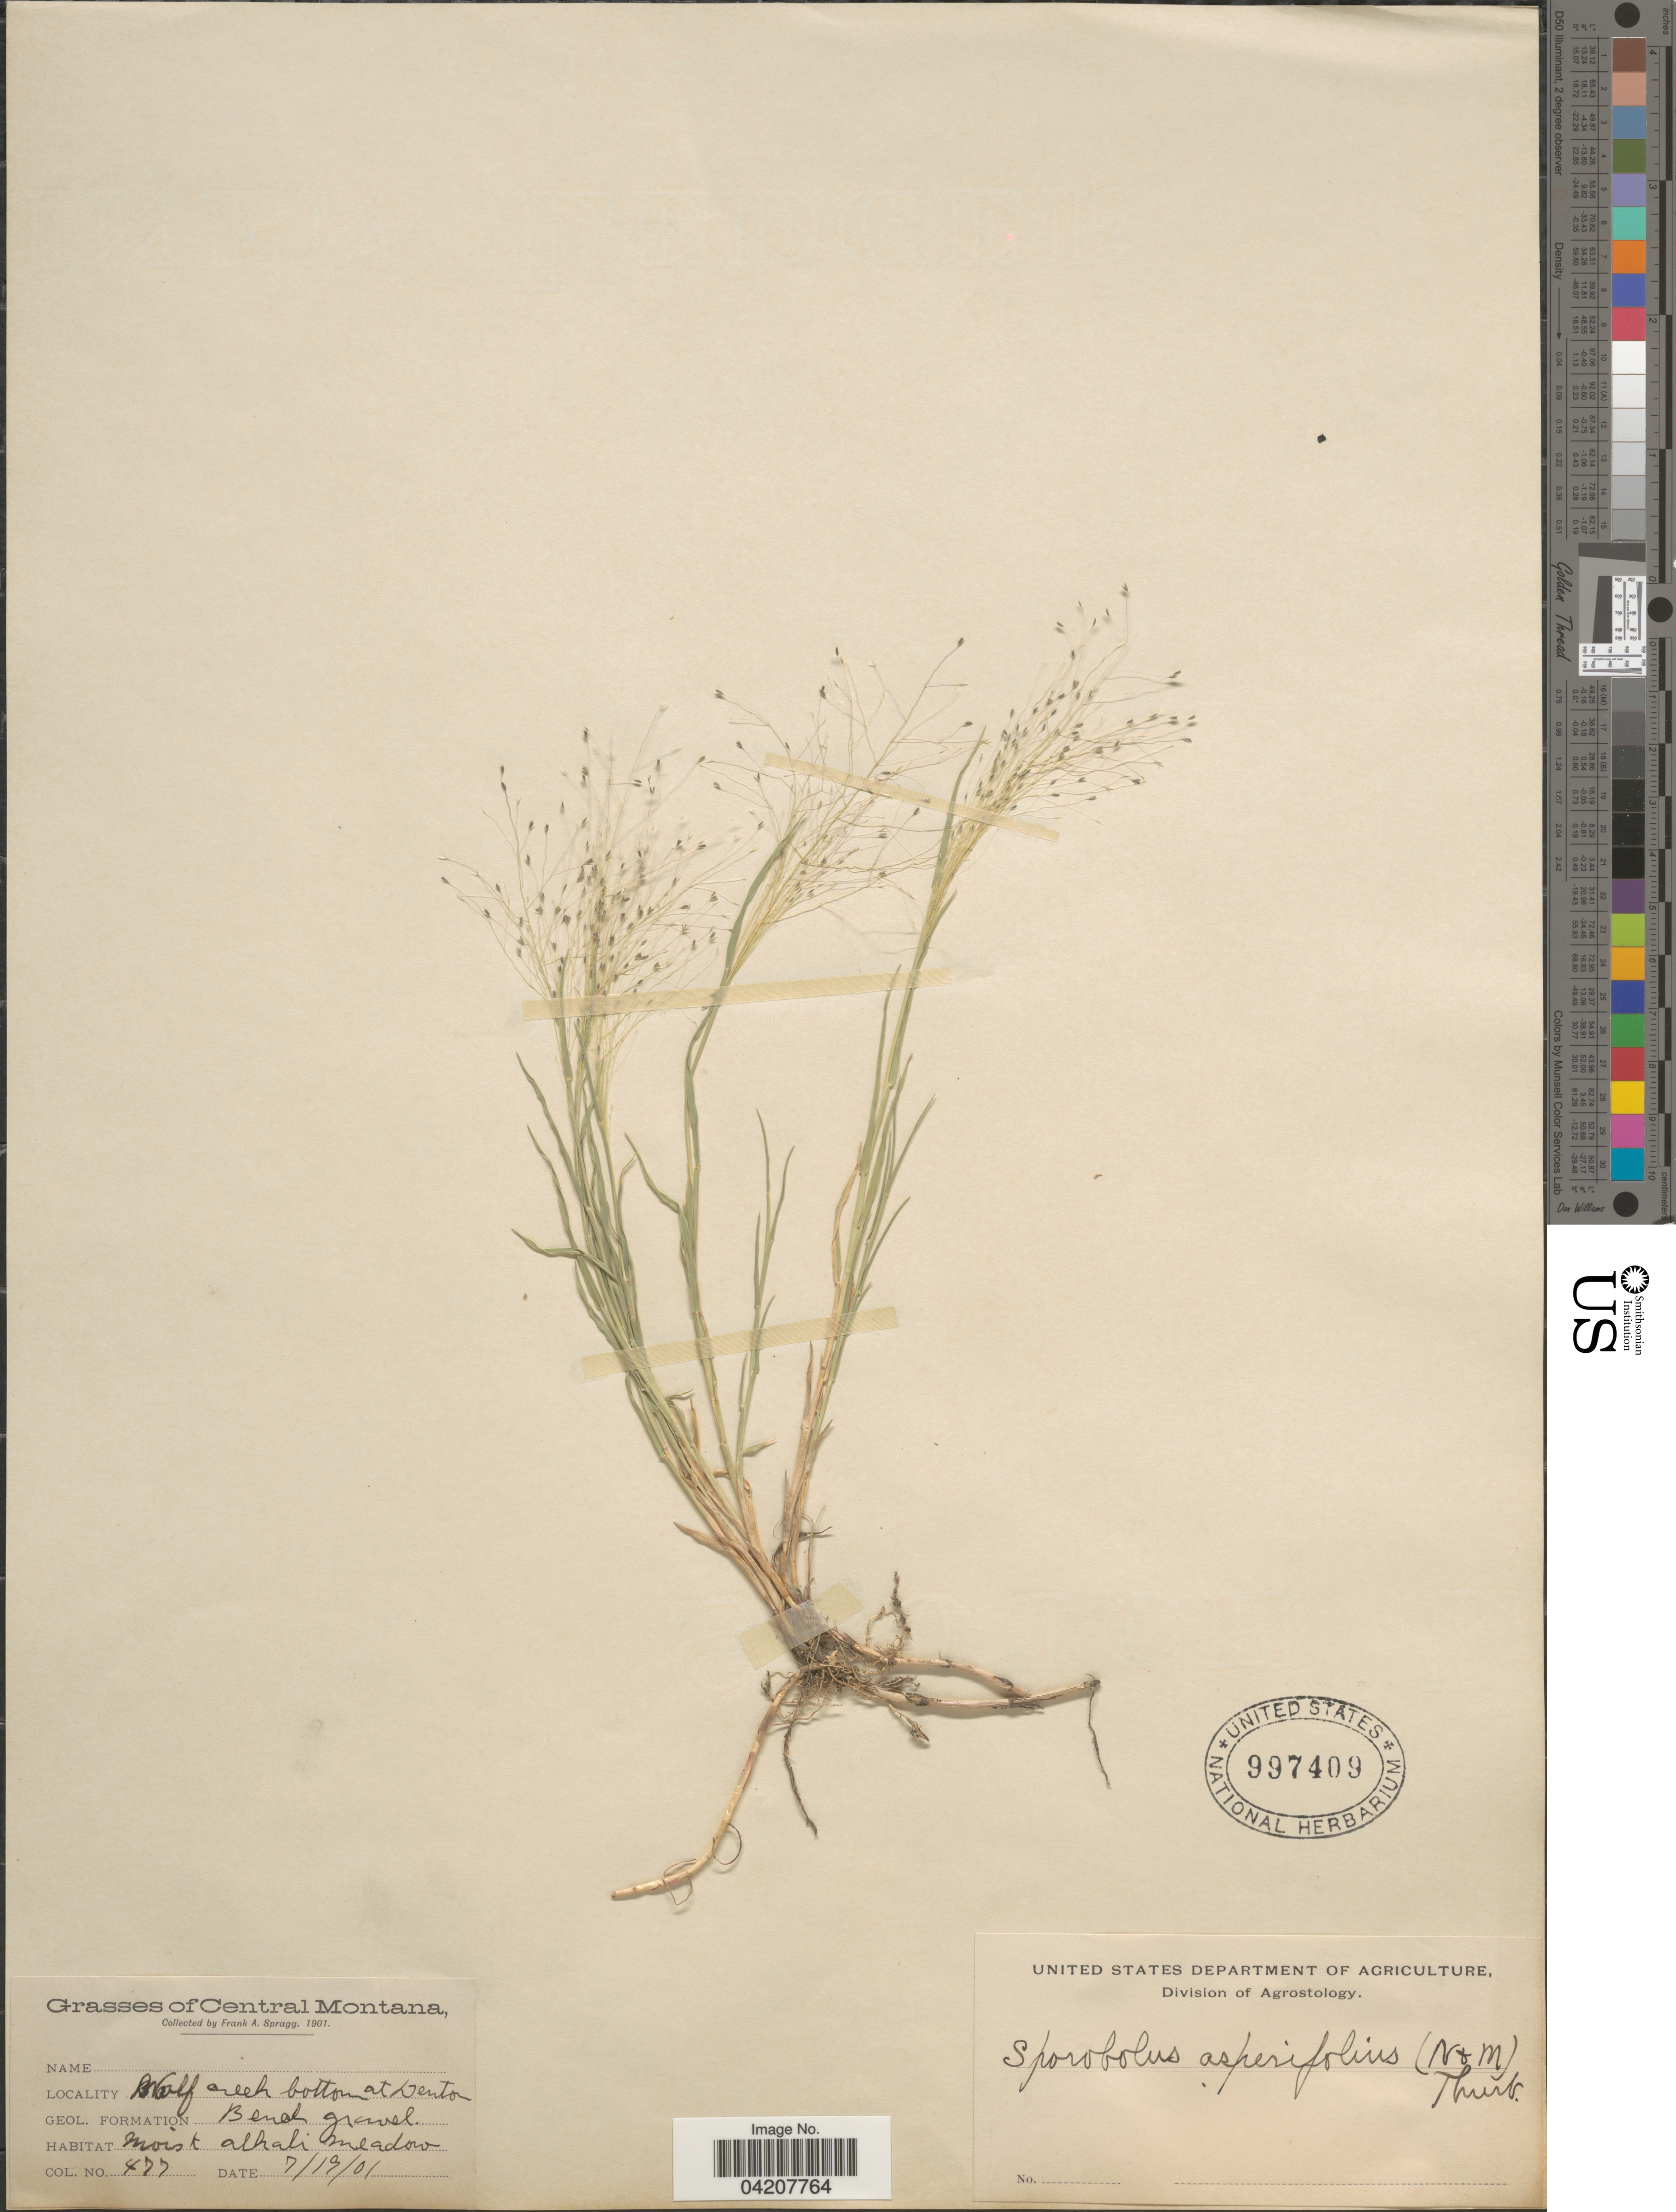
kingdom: Plantae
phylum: Tracheophyta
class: Liliopsida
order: Poales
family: Poaceae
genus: Muhlenbergia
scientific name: Muhlenbergia asperifolia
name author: (Nees & Meyen ex Trin.) Parodi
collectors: F. Spragg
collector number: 477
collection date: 1901-07-19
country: United States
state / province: Montana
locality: Central Montana. Wolf creek bottom at Denton.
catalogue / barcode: US 997409